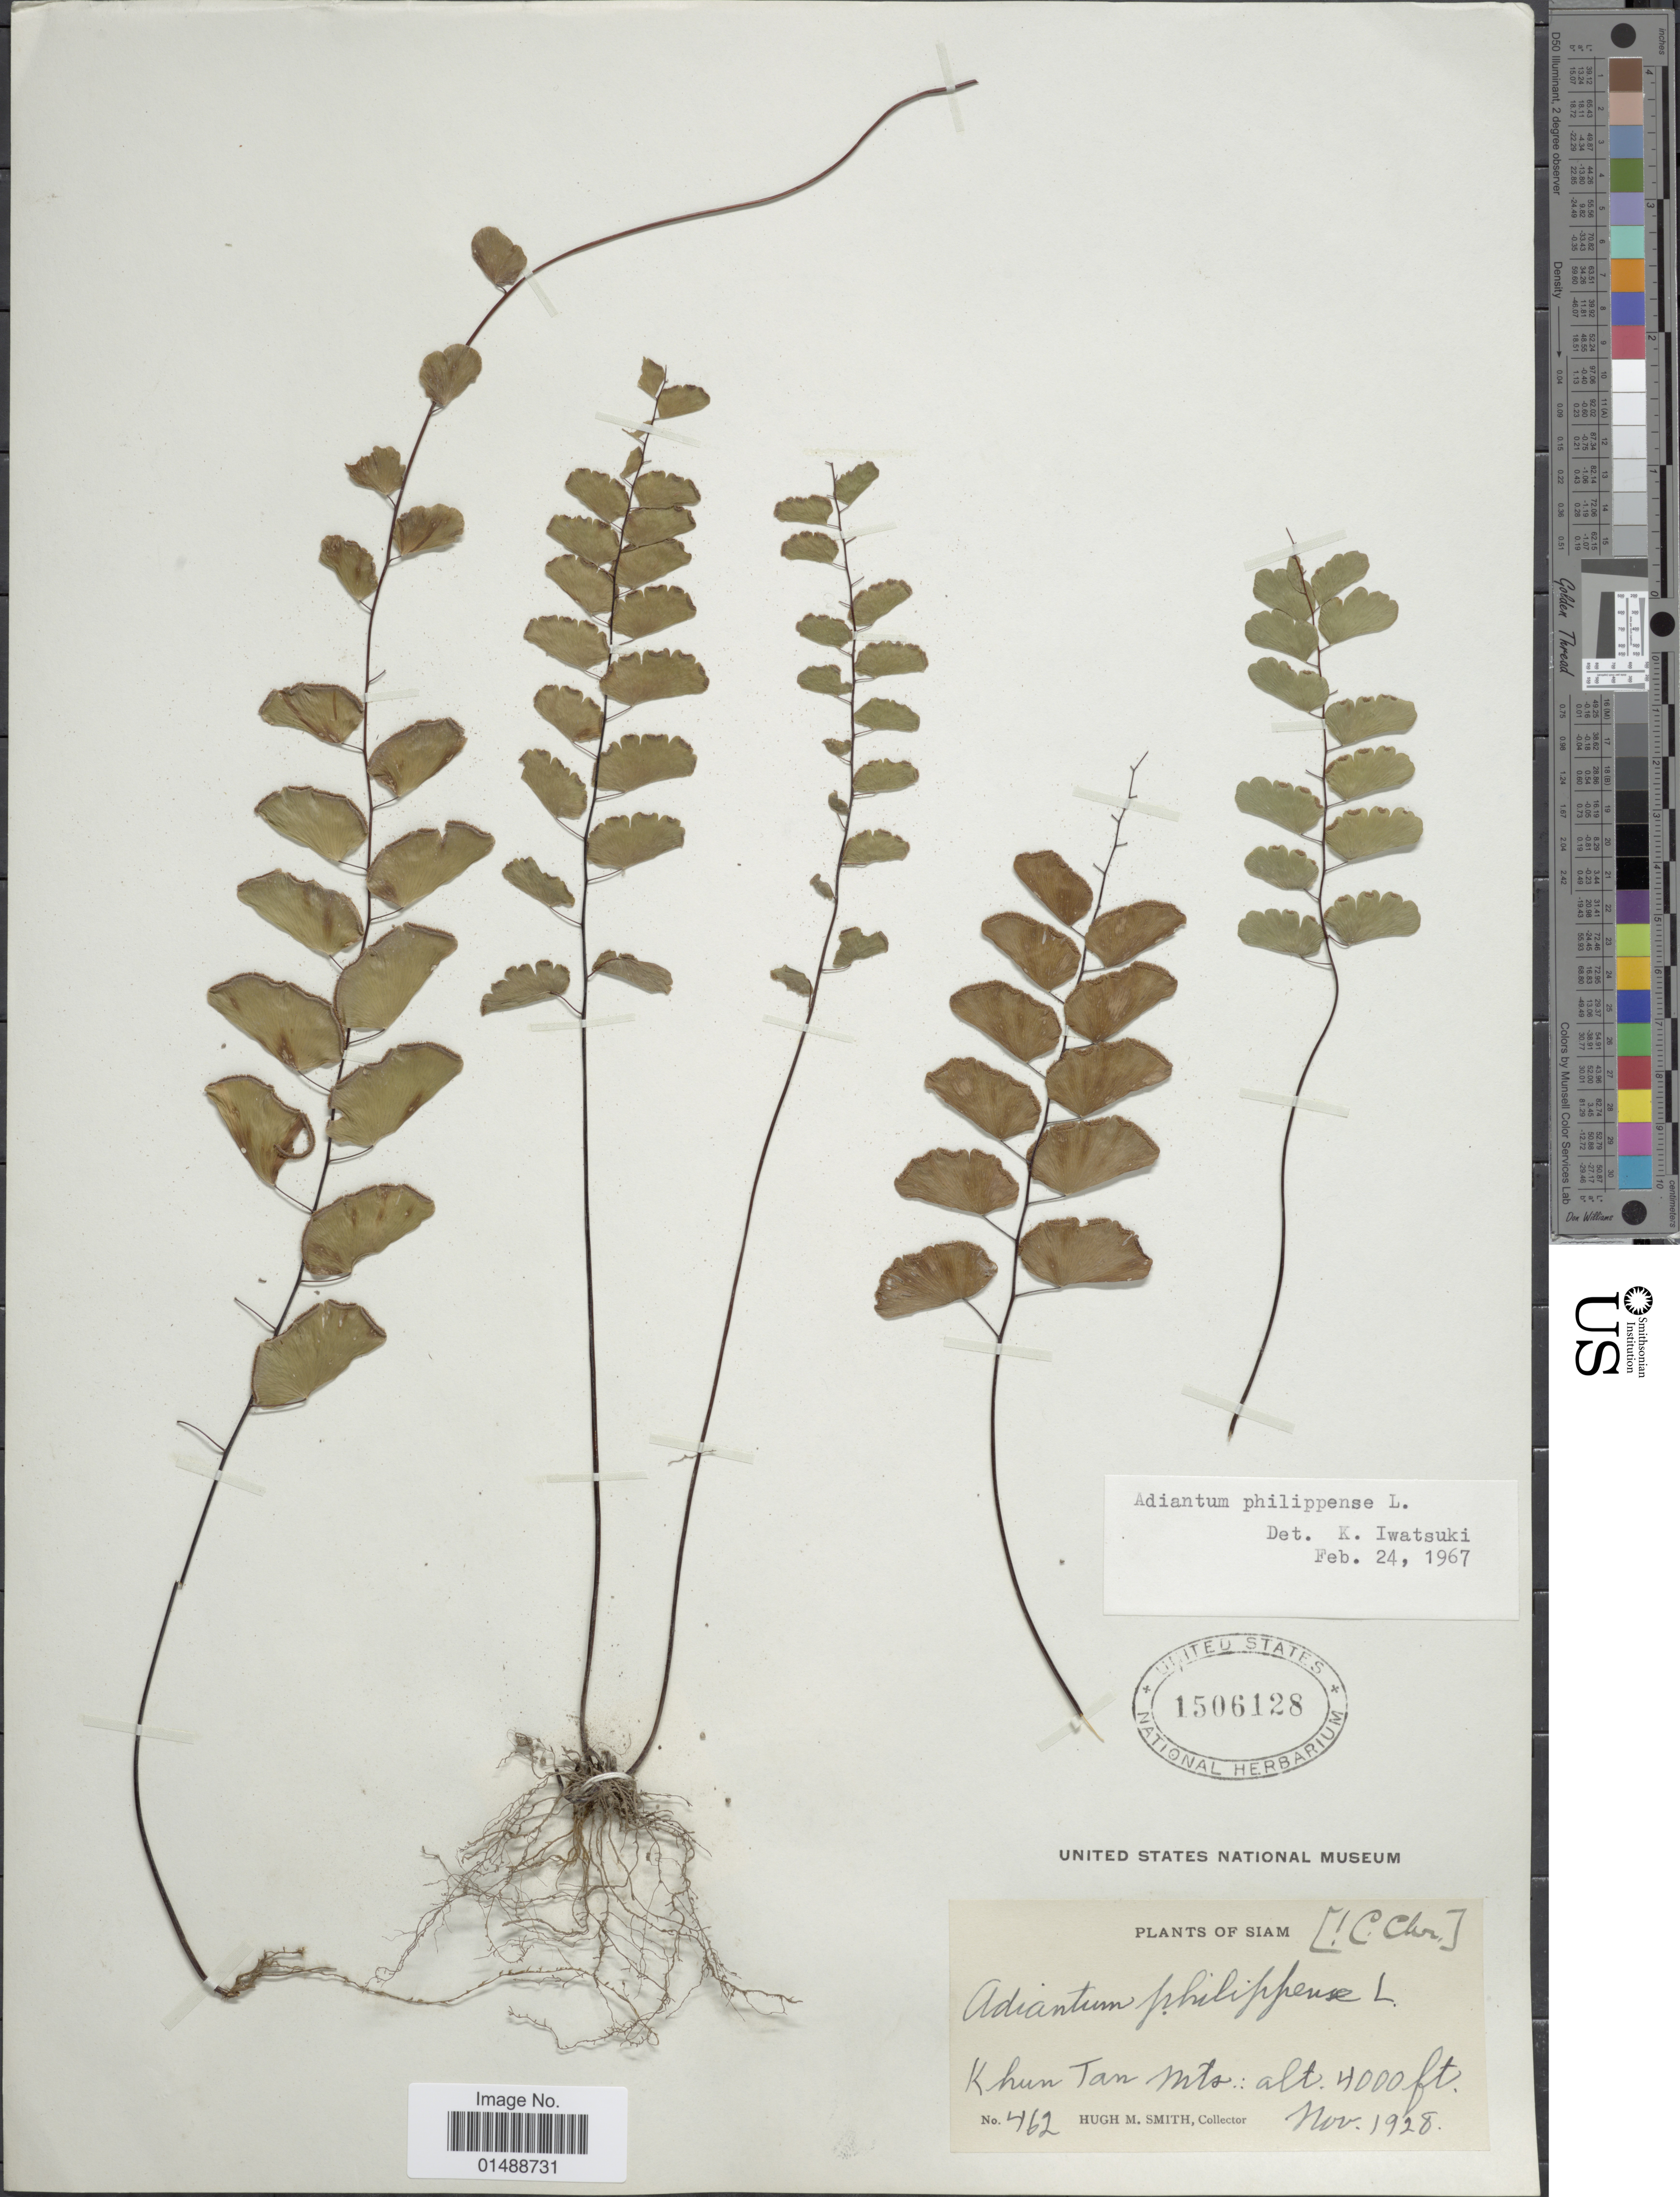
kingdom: Plantae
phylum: Tracheophyta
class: Polypodiopsida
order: Polypodiales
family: Pteridaceae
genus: Adiantum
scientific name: Adiantum philippense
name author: L.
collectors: H. M. Smith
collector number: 462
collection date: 1928-11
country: Thailand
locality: Siam, Khun Tan mts.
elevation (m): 1219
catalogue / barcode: US 1506128